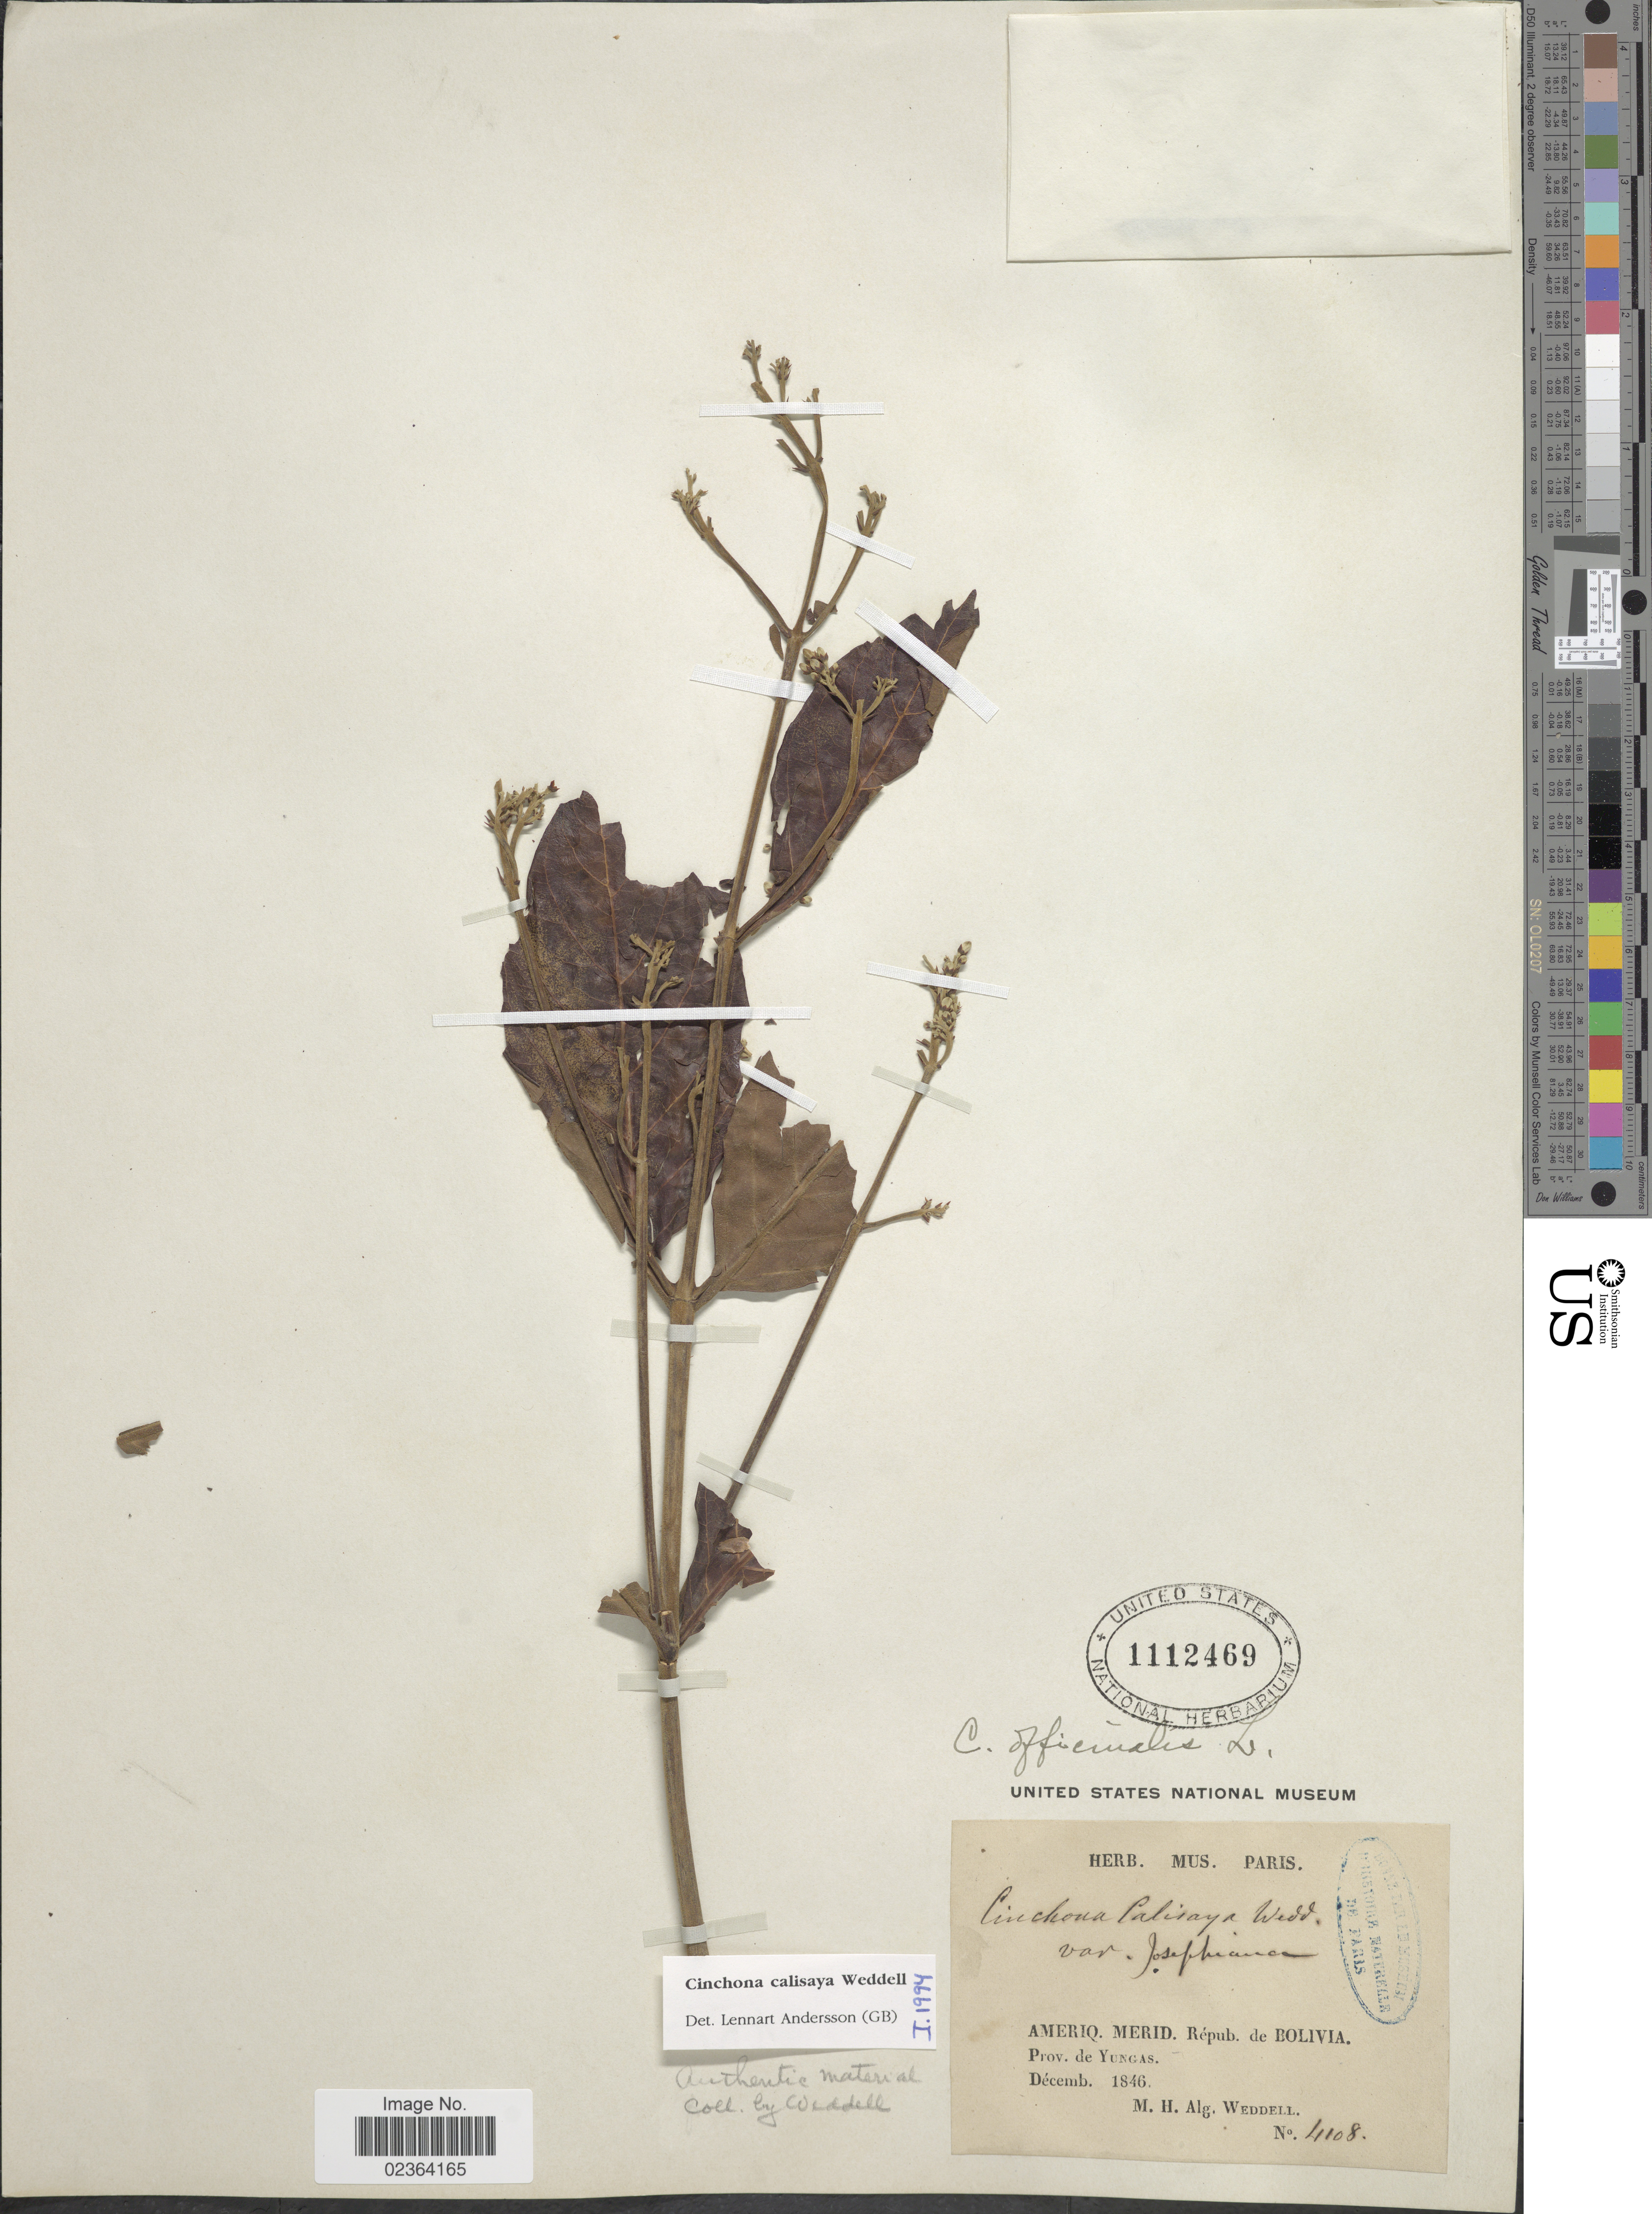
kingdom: Plantae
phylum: Tracheophyta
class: Magnoliopsida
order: Gentianales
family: Rubiaceae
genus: Cinchona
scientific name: Cinchona calisaya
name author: Wedd.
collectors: M. Weddell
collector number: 4108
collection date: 1846-12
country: Bolivia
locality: Ameriq, Merid, Repub. de Bolivia, Prov. de Yungas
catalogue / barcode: US 1112469